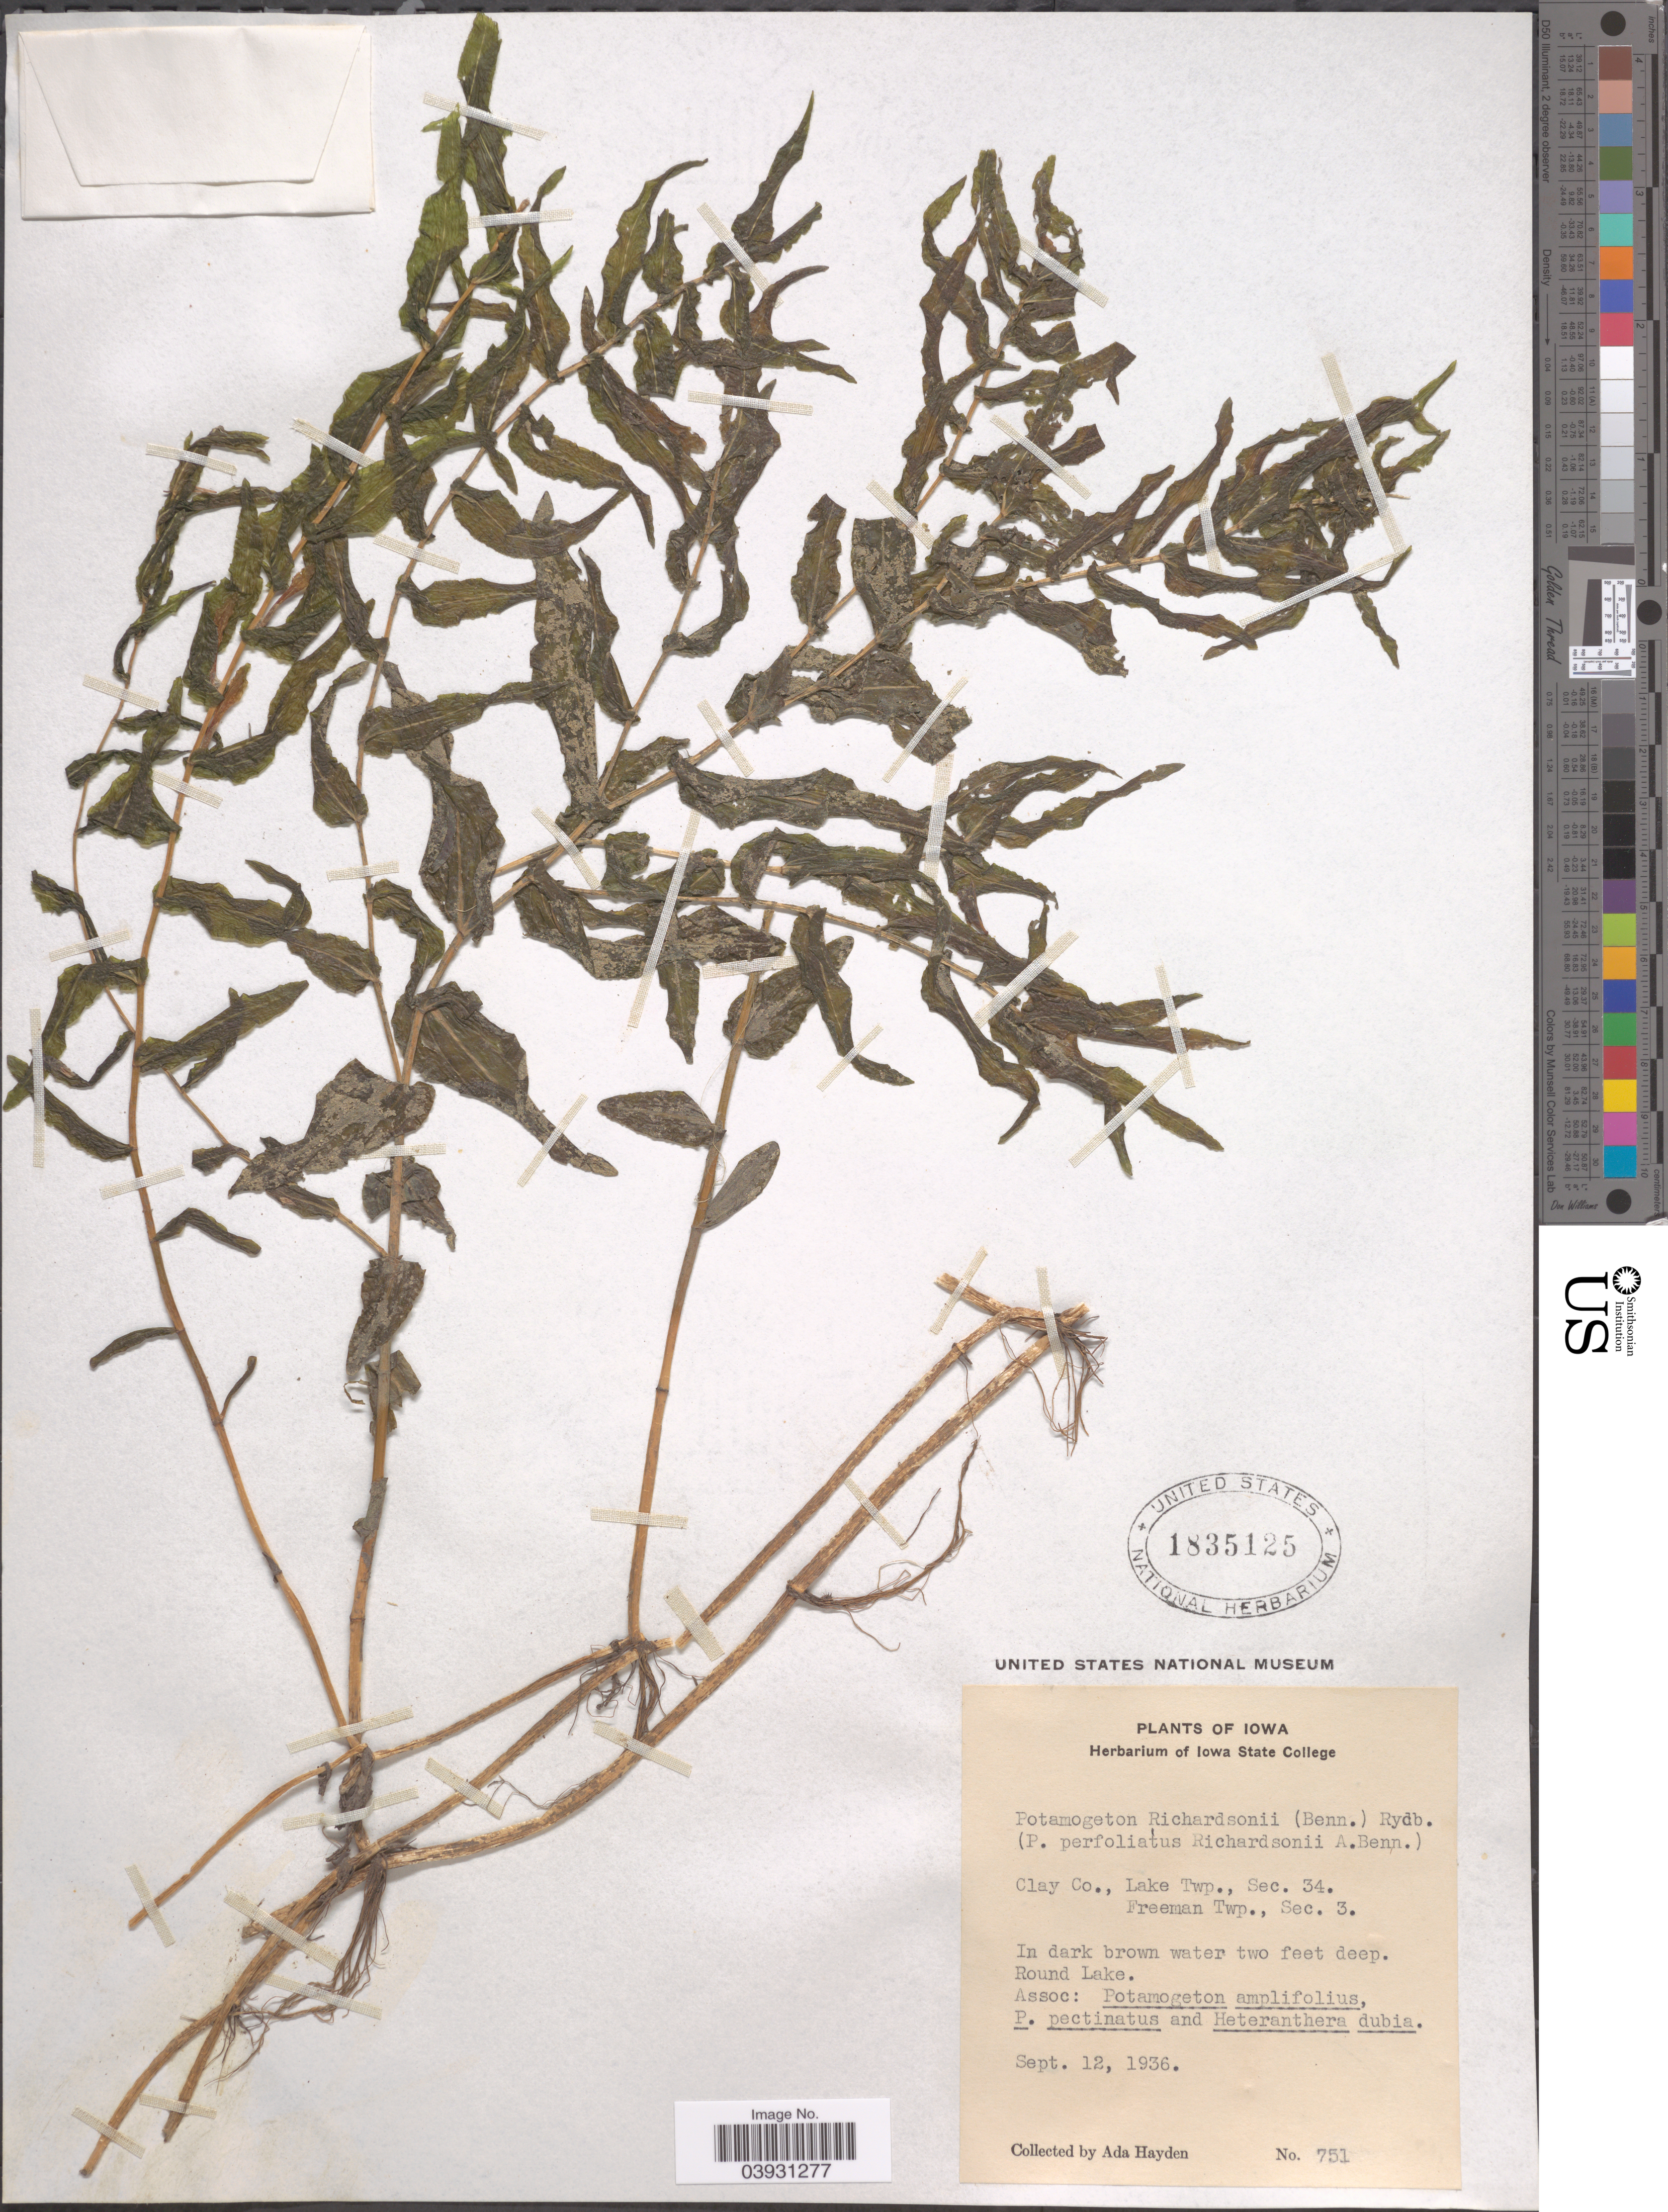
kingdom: Plantae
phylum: Tracheophyta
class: Liliopsida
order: Alismatales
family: Potamogetonaceae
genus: Potamogeton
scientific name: Potamogeton richardsonii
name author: (A.W. Benn.) Rydb.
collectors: Ada Hayden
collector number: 751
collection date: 1936-09-12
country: United States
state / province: Iowa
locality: Clay Co., lake Twp., Sec. 34. Freeman Twp., Sec. 3. Round Lake.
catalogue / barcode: US 1835125